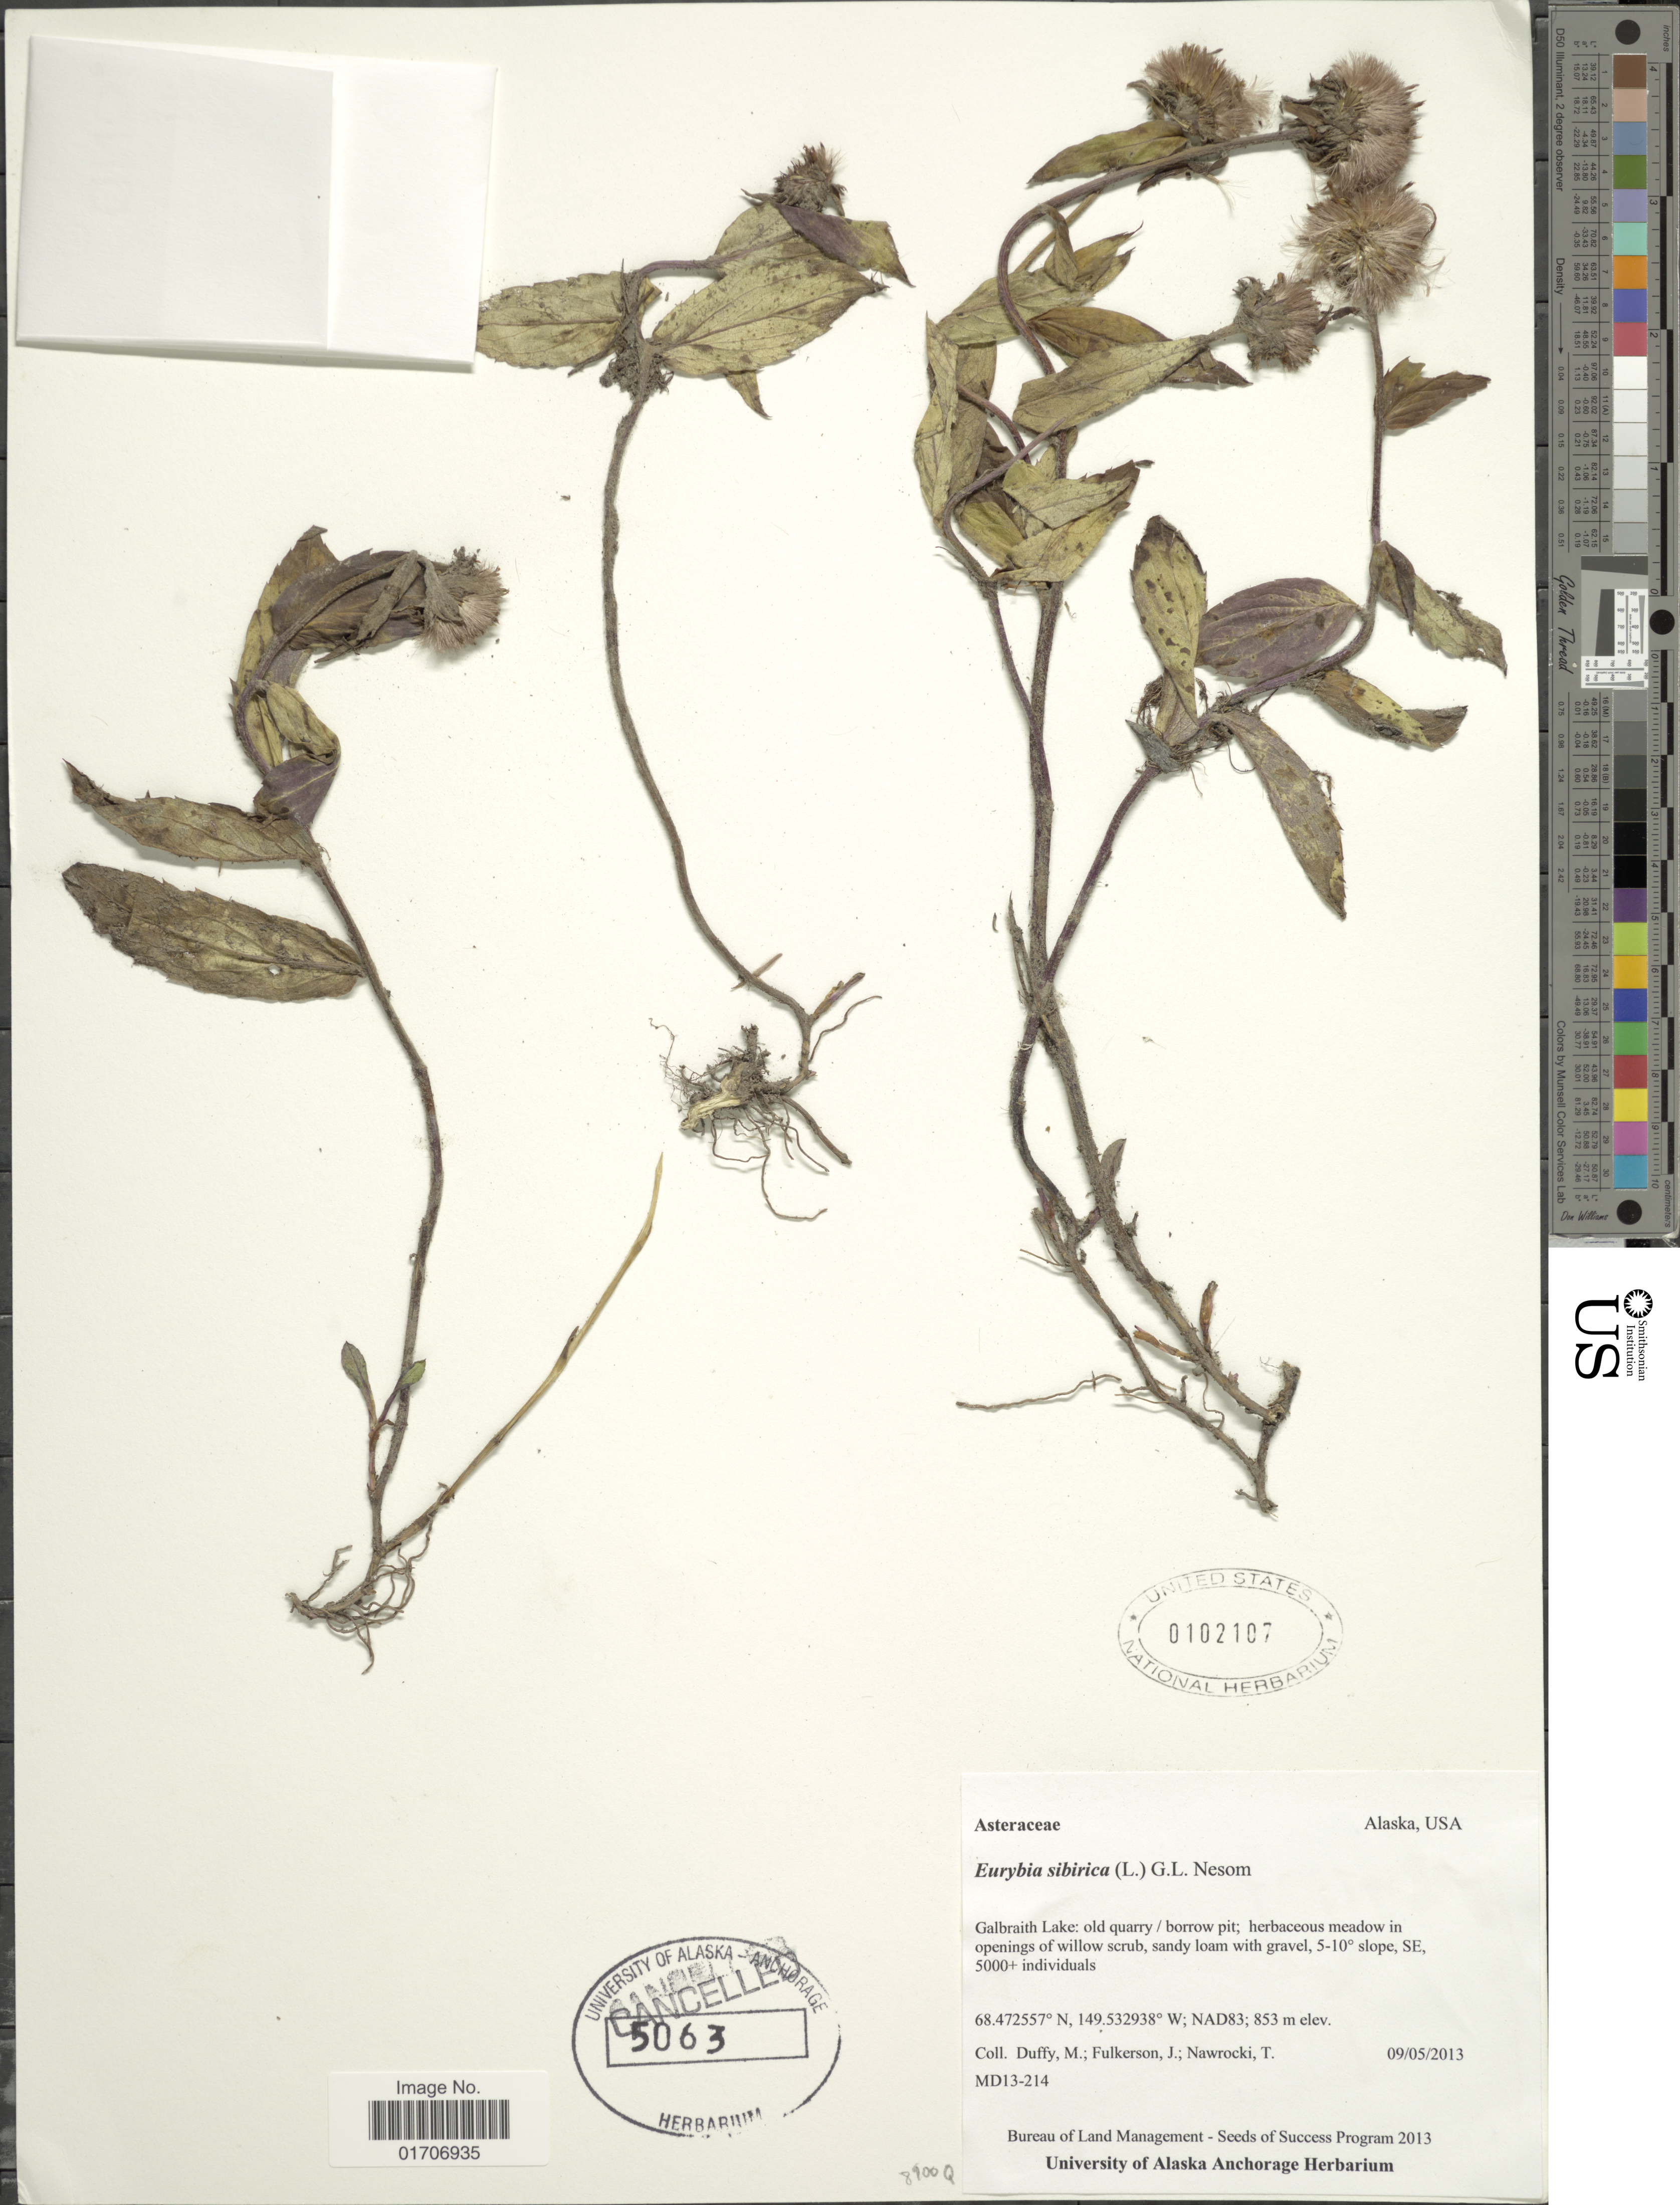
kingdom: Plantae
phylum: Tracheophyta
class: Magnoliopsida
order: Asterales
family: Asteraceae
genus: Eurybia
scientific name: Eurybia sibirica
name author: (L.) G.L. Nesom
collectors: M. Duffy, J. Fulkerson & T. Nawrocki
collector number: MD13-214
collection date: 2013-09-05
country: United States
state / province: Alaska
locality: Galbraith Lake: old quarry / borrow pit.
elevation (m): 853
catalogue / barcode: US 102107